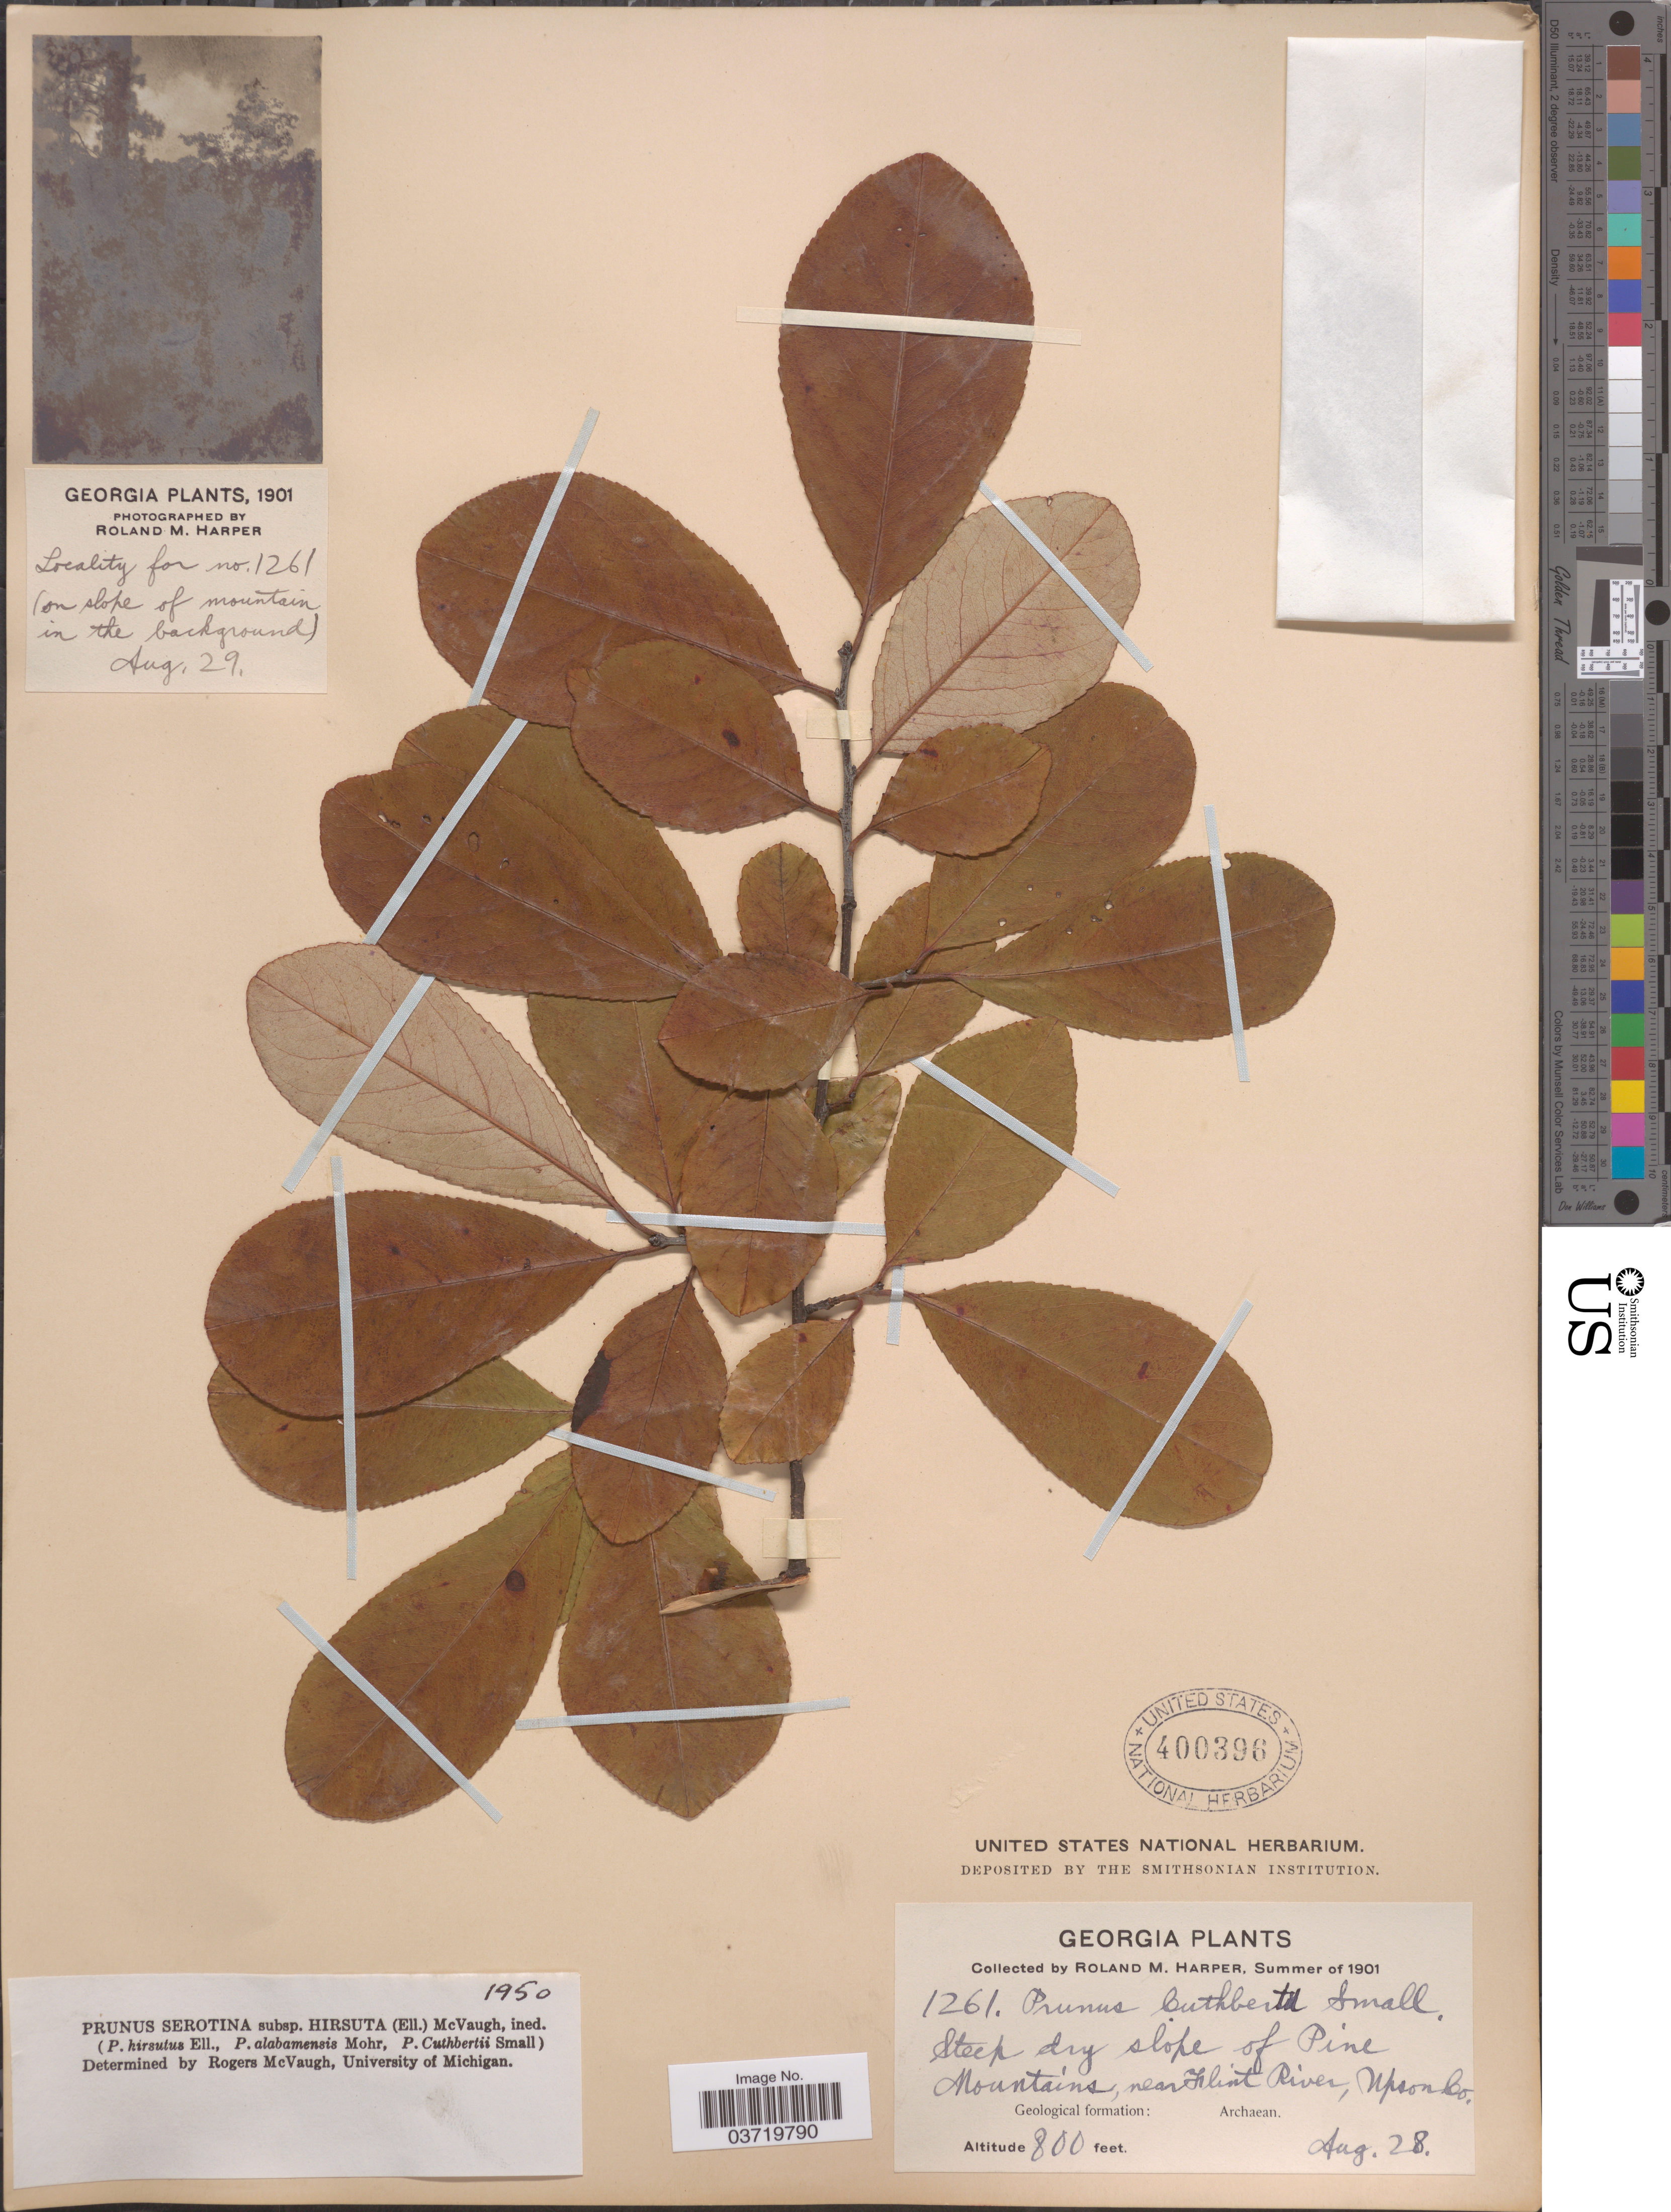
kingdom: Plantae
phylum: Tracheophyta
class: Magnoliopsida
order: Rosales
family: Rosaceae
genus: Prunus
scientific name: Prunus serotina var. serotina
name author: Ehrh.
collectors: R. M. Harper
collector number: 1261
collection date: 1901-08-28/1901-08-29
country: United States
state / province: Georgia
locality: Pine Mountains, near Flint River, Upson Co.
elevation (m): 244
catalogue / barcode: US 400396